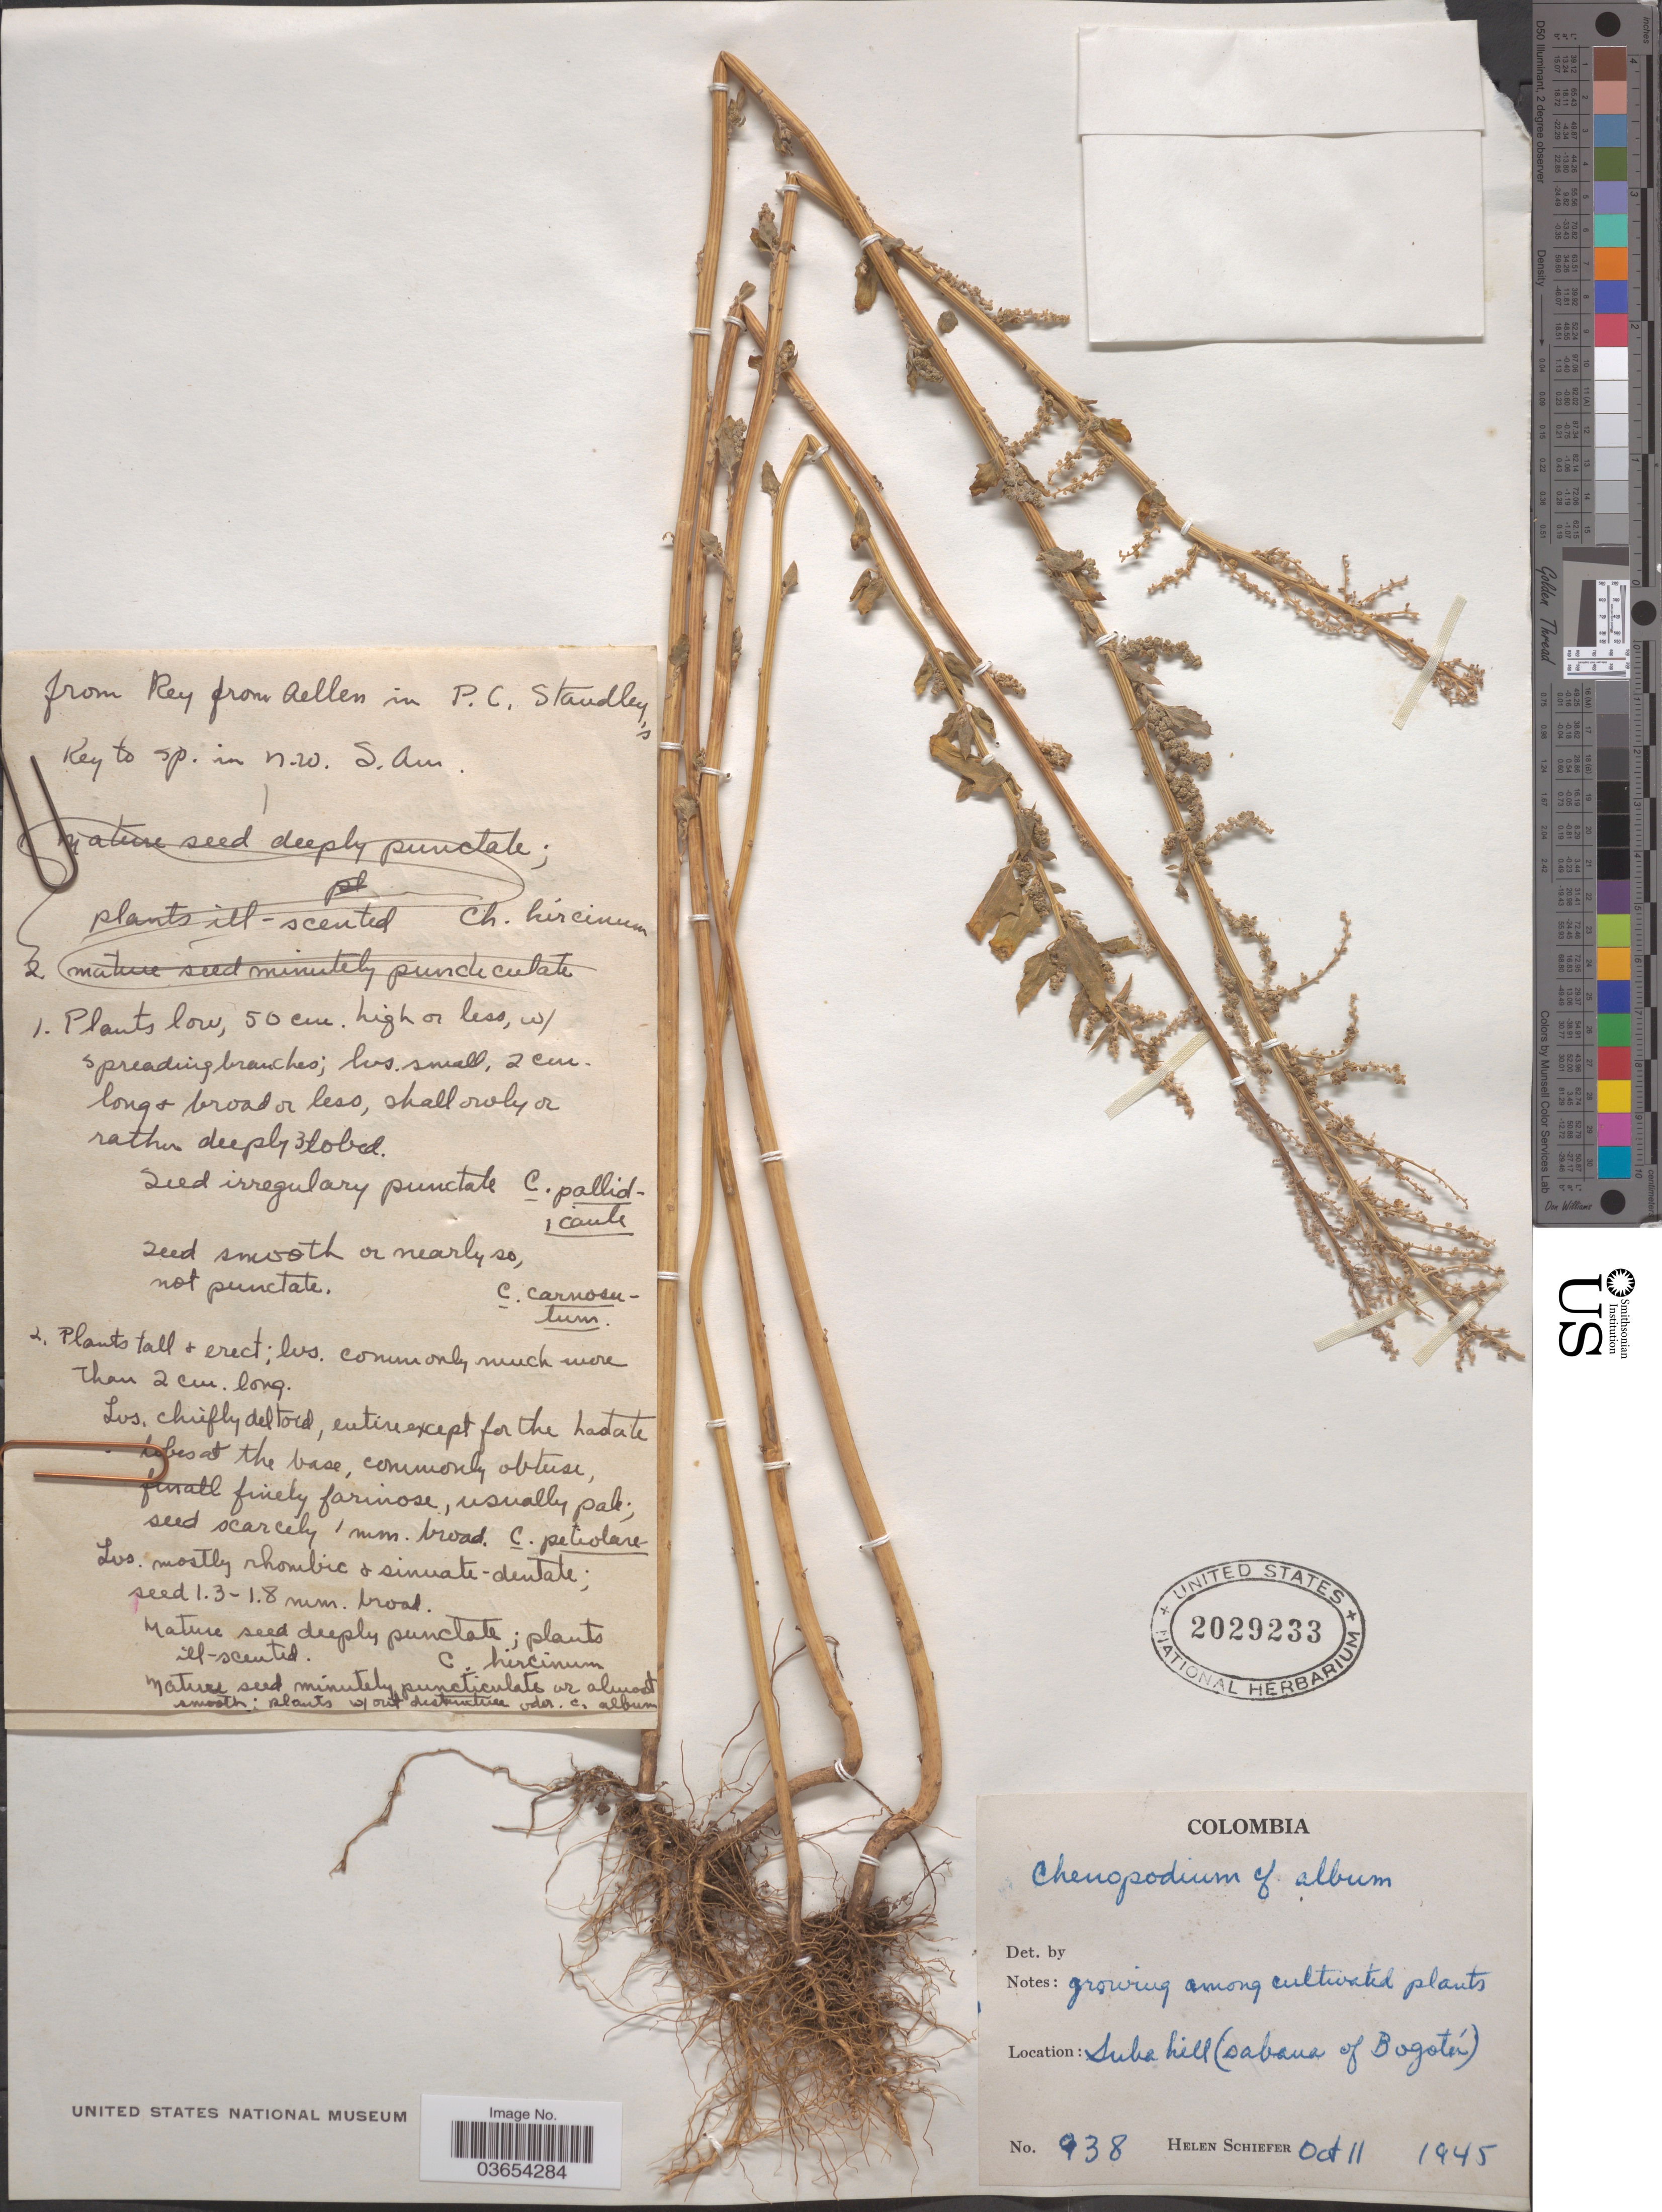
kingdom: Plantae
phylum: Tracheophyta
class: Magnoliopsida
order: Caryophyllales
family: Amaranthaceae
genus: Chenopodium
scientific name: Chenopodium album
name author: L.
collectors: H. Schiefer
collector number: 938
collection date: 1945-10-11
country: Colombia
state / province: Bogota D.C.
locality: Suba hill (sabana of Bogotá).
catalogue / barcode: US 2029233